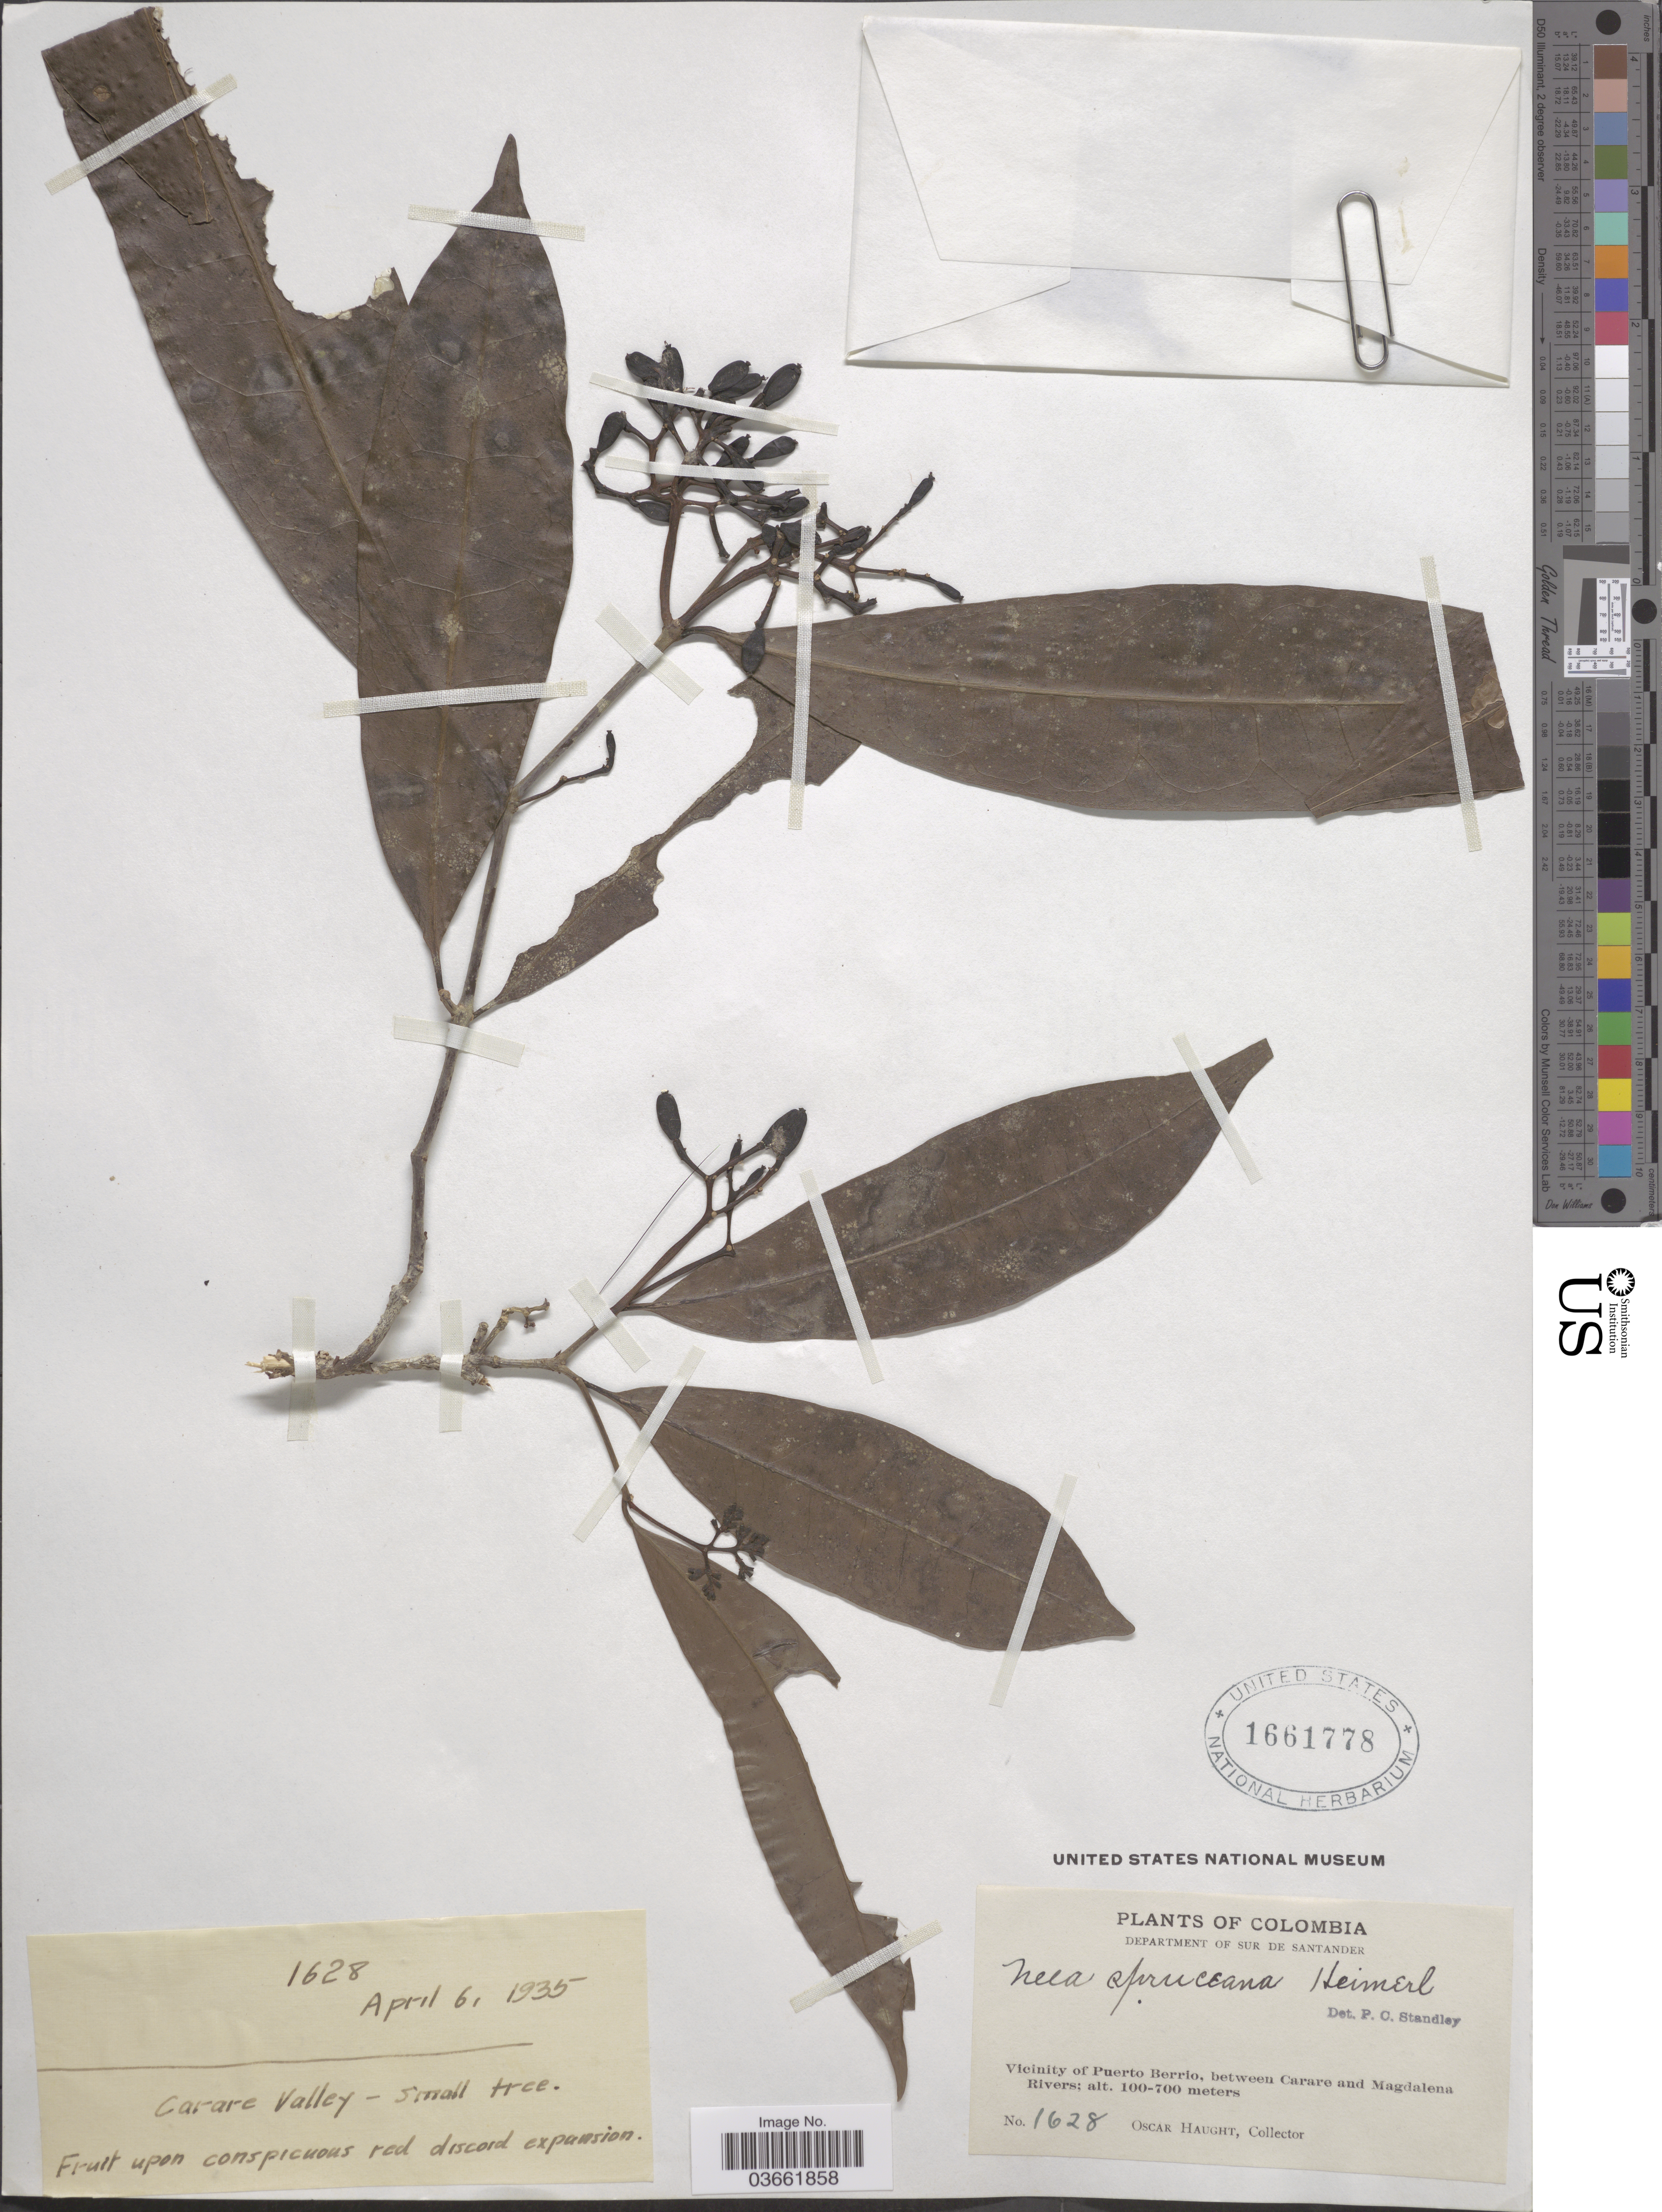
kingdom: Plantae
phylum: Tracheophyta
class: Magnoliopsida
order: Caryophyllales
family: Nyctaginaceae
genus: Neea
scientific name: Neea spruceana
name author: Heimerl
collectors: O. L. Haught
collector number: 1628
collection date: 1935-04-06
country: Colombia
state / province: Santander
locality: Department of Sur de Santander. Vicinity of Puerto Berrio, between Carare and Magdalena Rivers. Carare Valley.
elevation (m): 100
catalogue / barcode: US 1661778